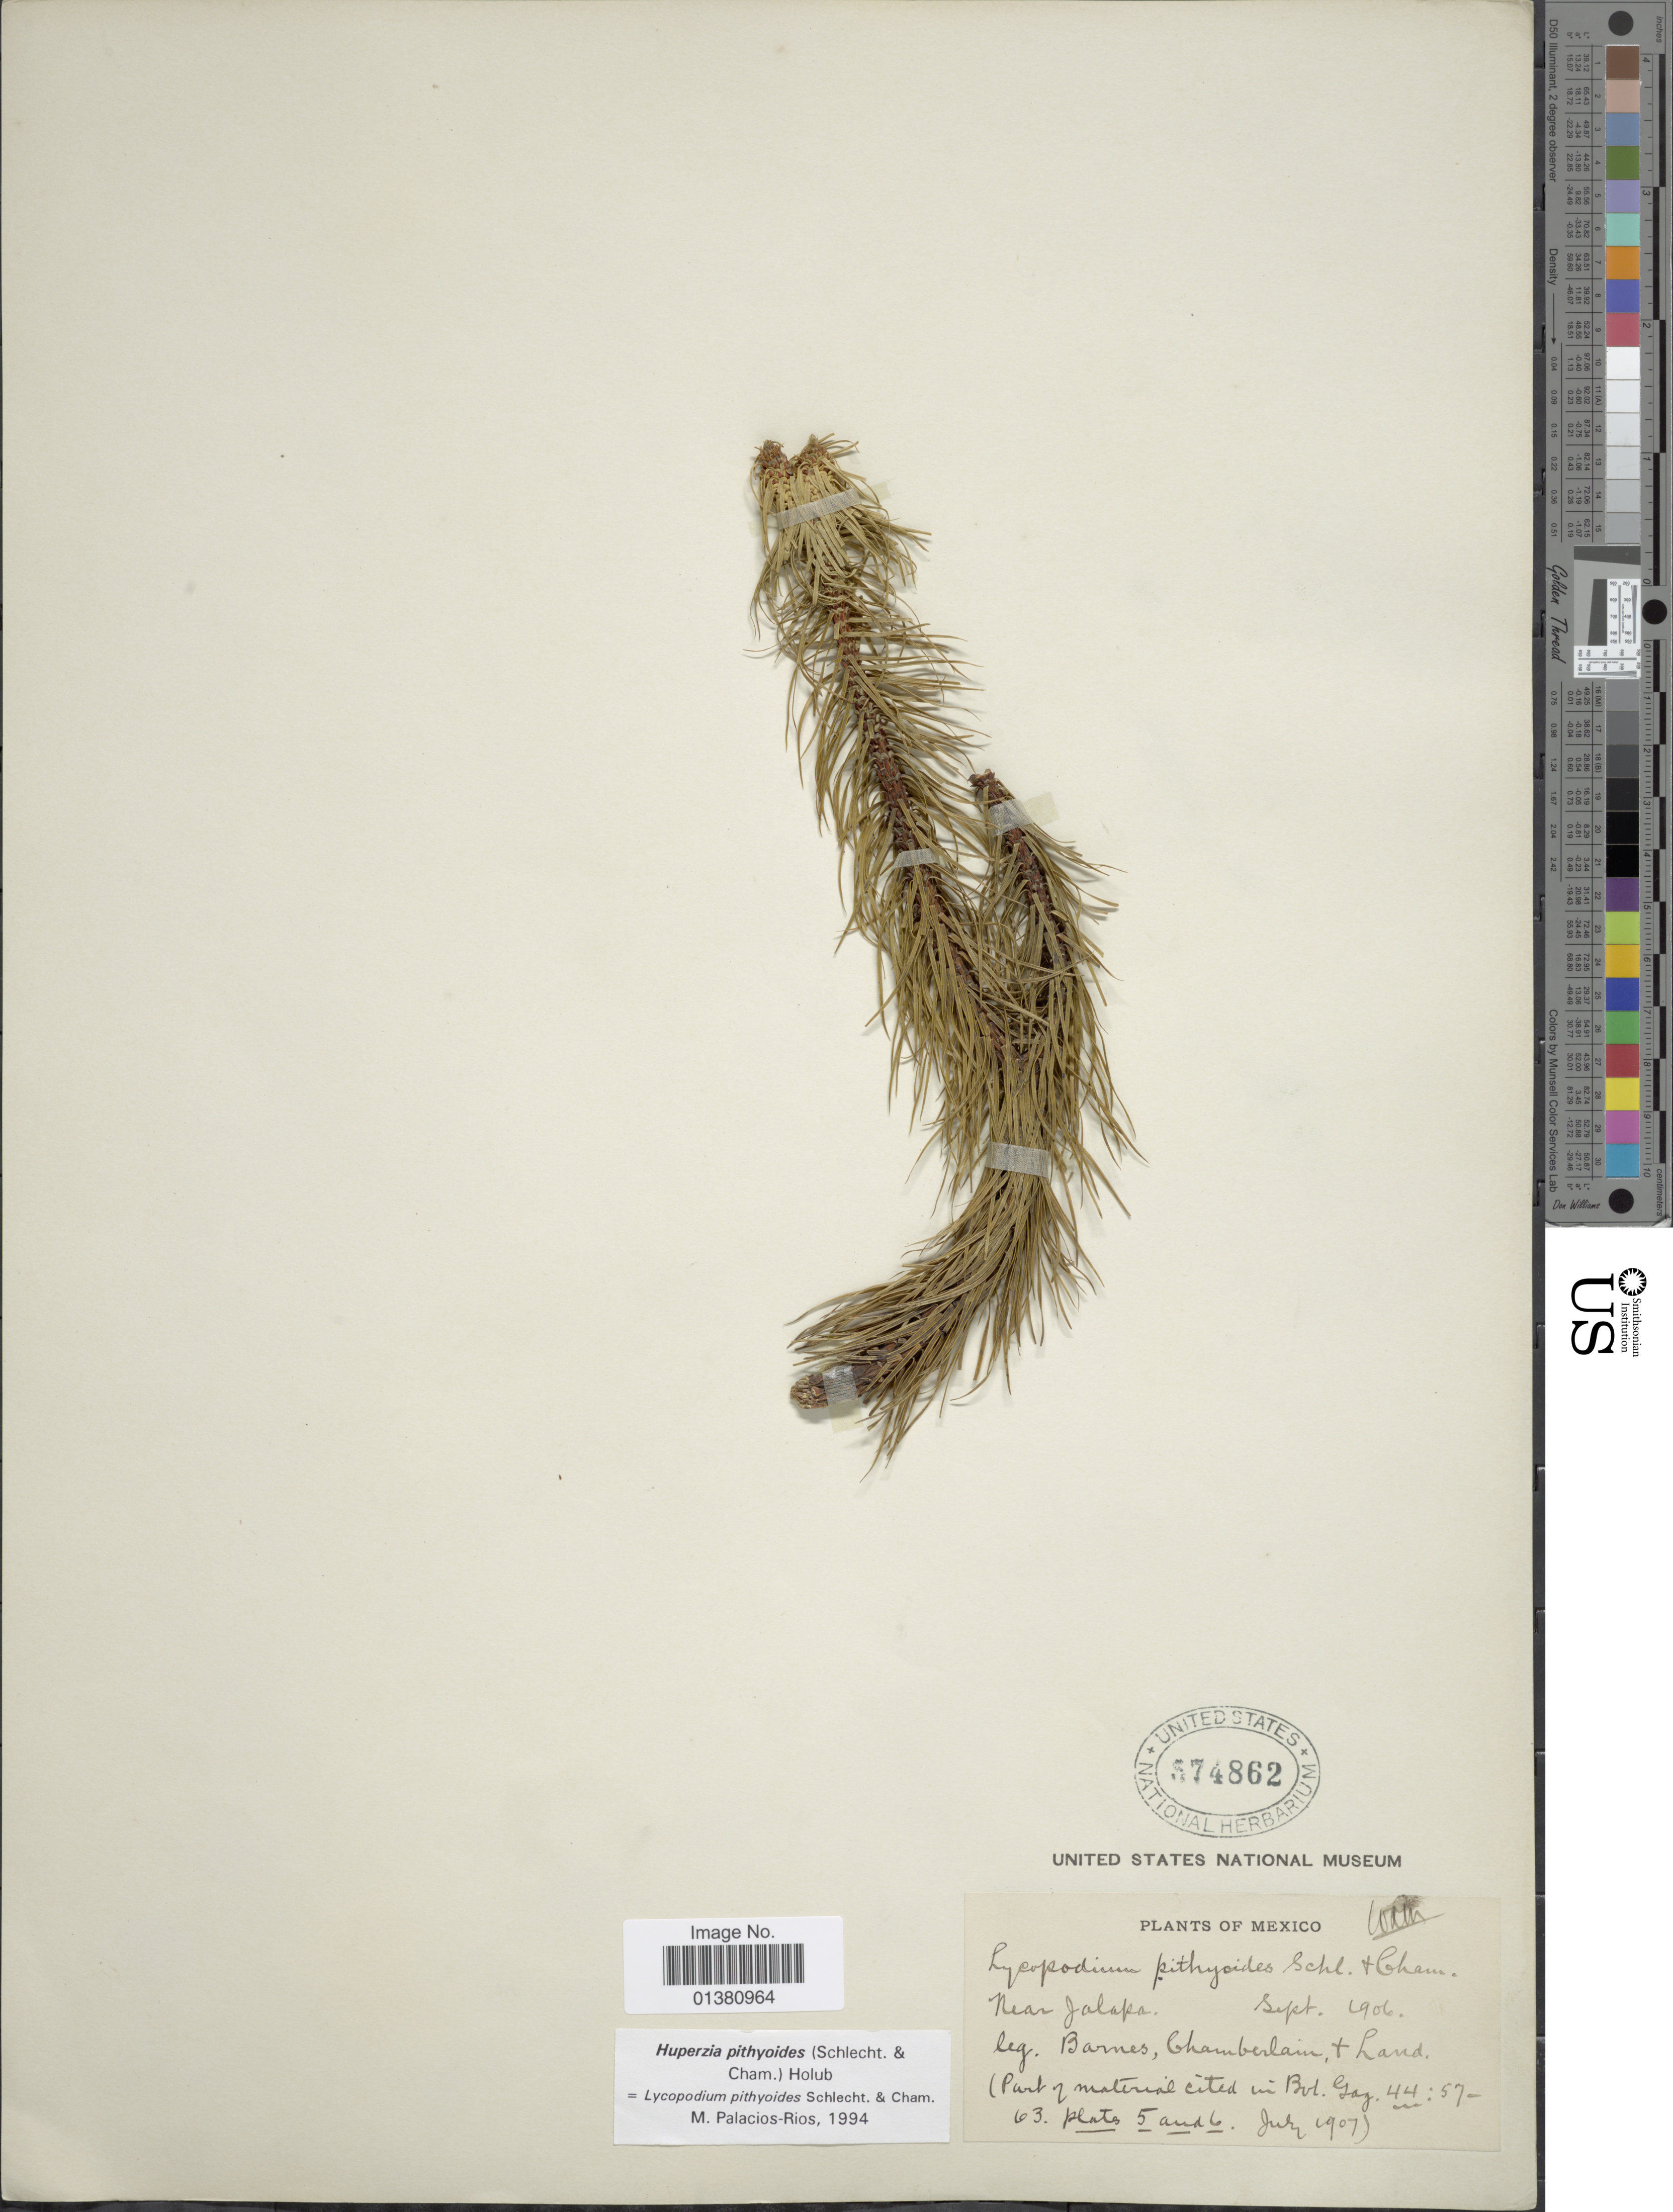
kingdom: Plantae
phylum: Tracheophyta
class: Lycopodiopsida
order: Lycopodiales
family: Lycopodiaceae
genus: Phlegmariurus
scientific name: Phlegmariurus pithyoides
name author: (Schltdl. & Cham.) B. Øllg.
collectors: -. Chamberlain, Barnes & Land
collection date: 1906-09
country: Guatemala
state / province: Jalapa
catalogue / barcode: US 374862